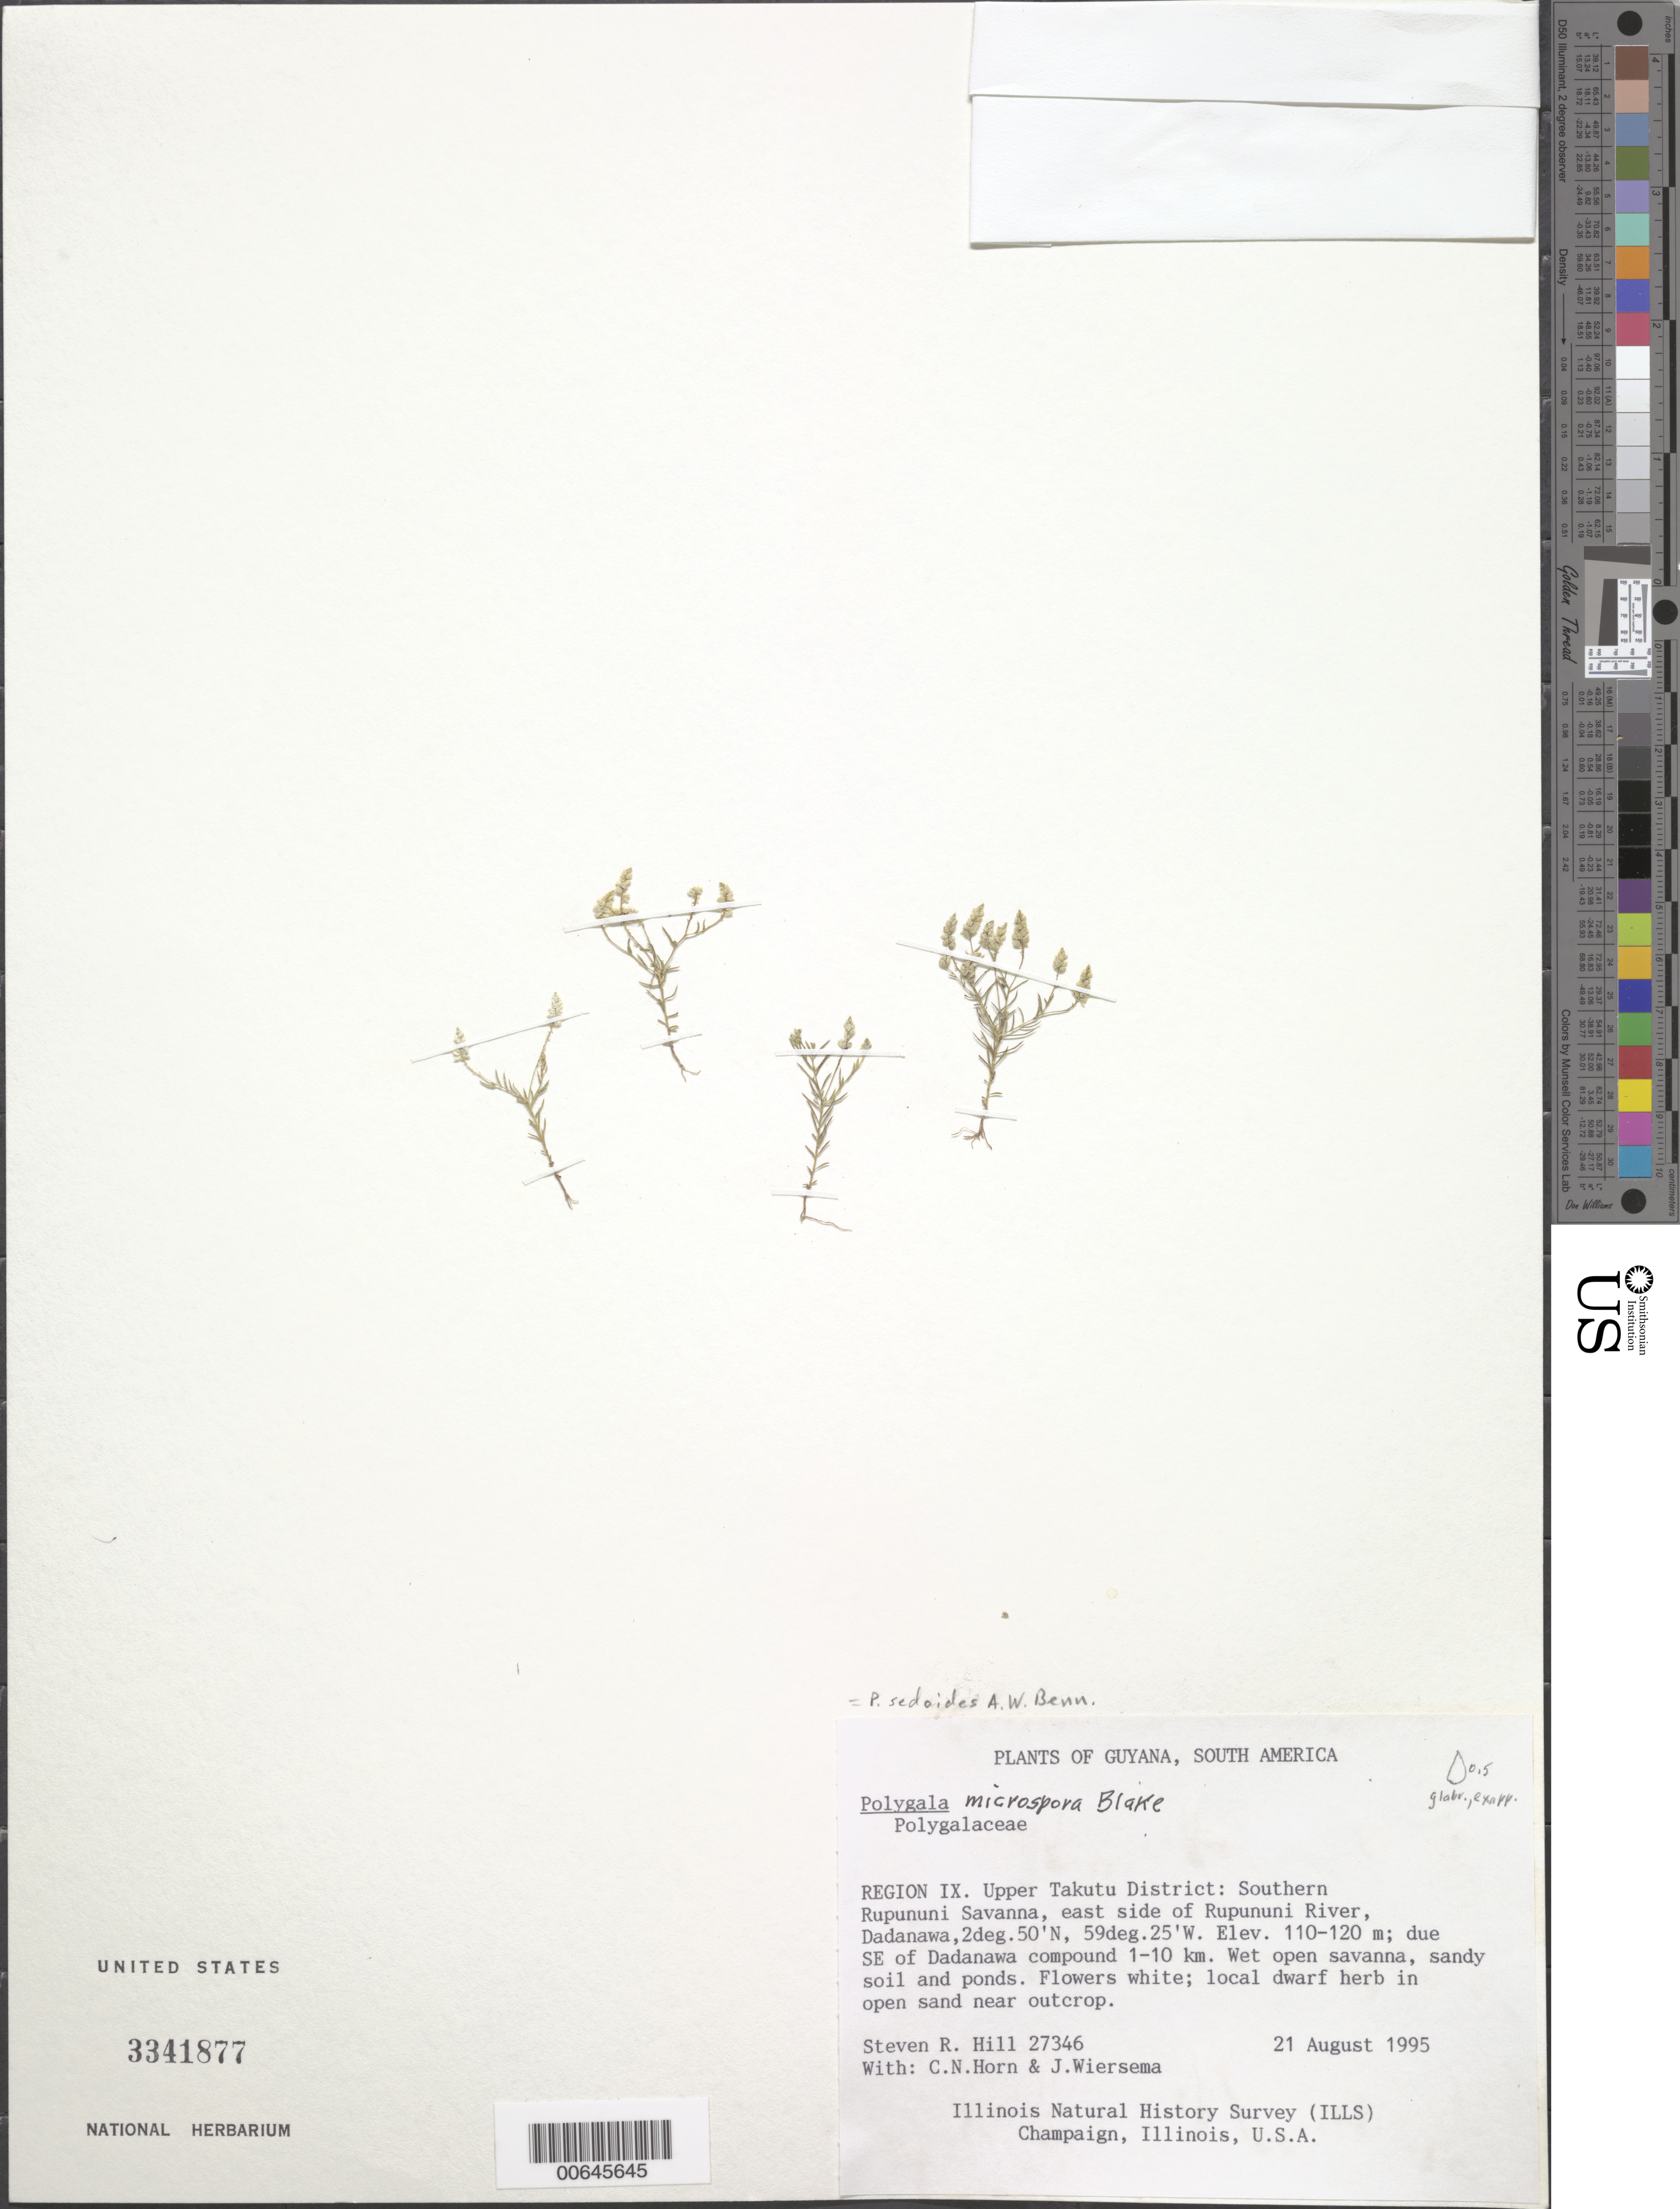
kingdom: Plantae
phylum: Tracheophyta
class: Magnoliopsida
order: Fabales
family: Polygalaceae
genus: Polygala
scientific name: Polygala sedoides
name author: A.W. Benn.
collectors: S. R. Hill, C. N. Horn & J. H. Wiersema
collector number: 27346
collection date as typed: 21-Aug-95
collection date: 1995-08-21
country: Guyana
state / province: U. Takutu-U. Essequibo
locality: Dadanawa, southern Rupununi Savanna, E side of Rupununi R.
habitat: Wet open savanna, sandy soil and ponds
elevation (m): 110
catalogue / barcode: US 3341877